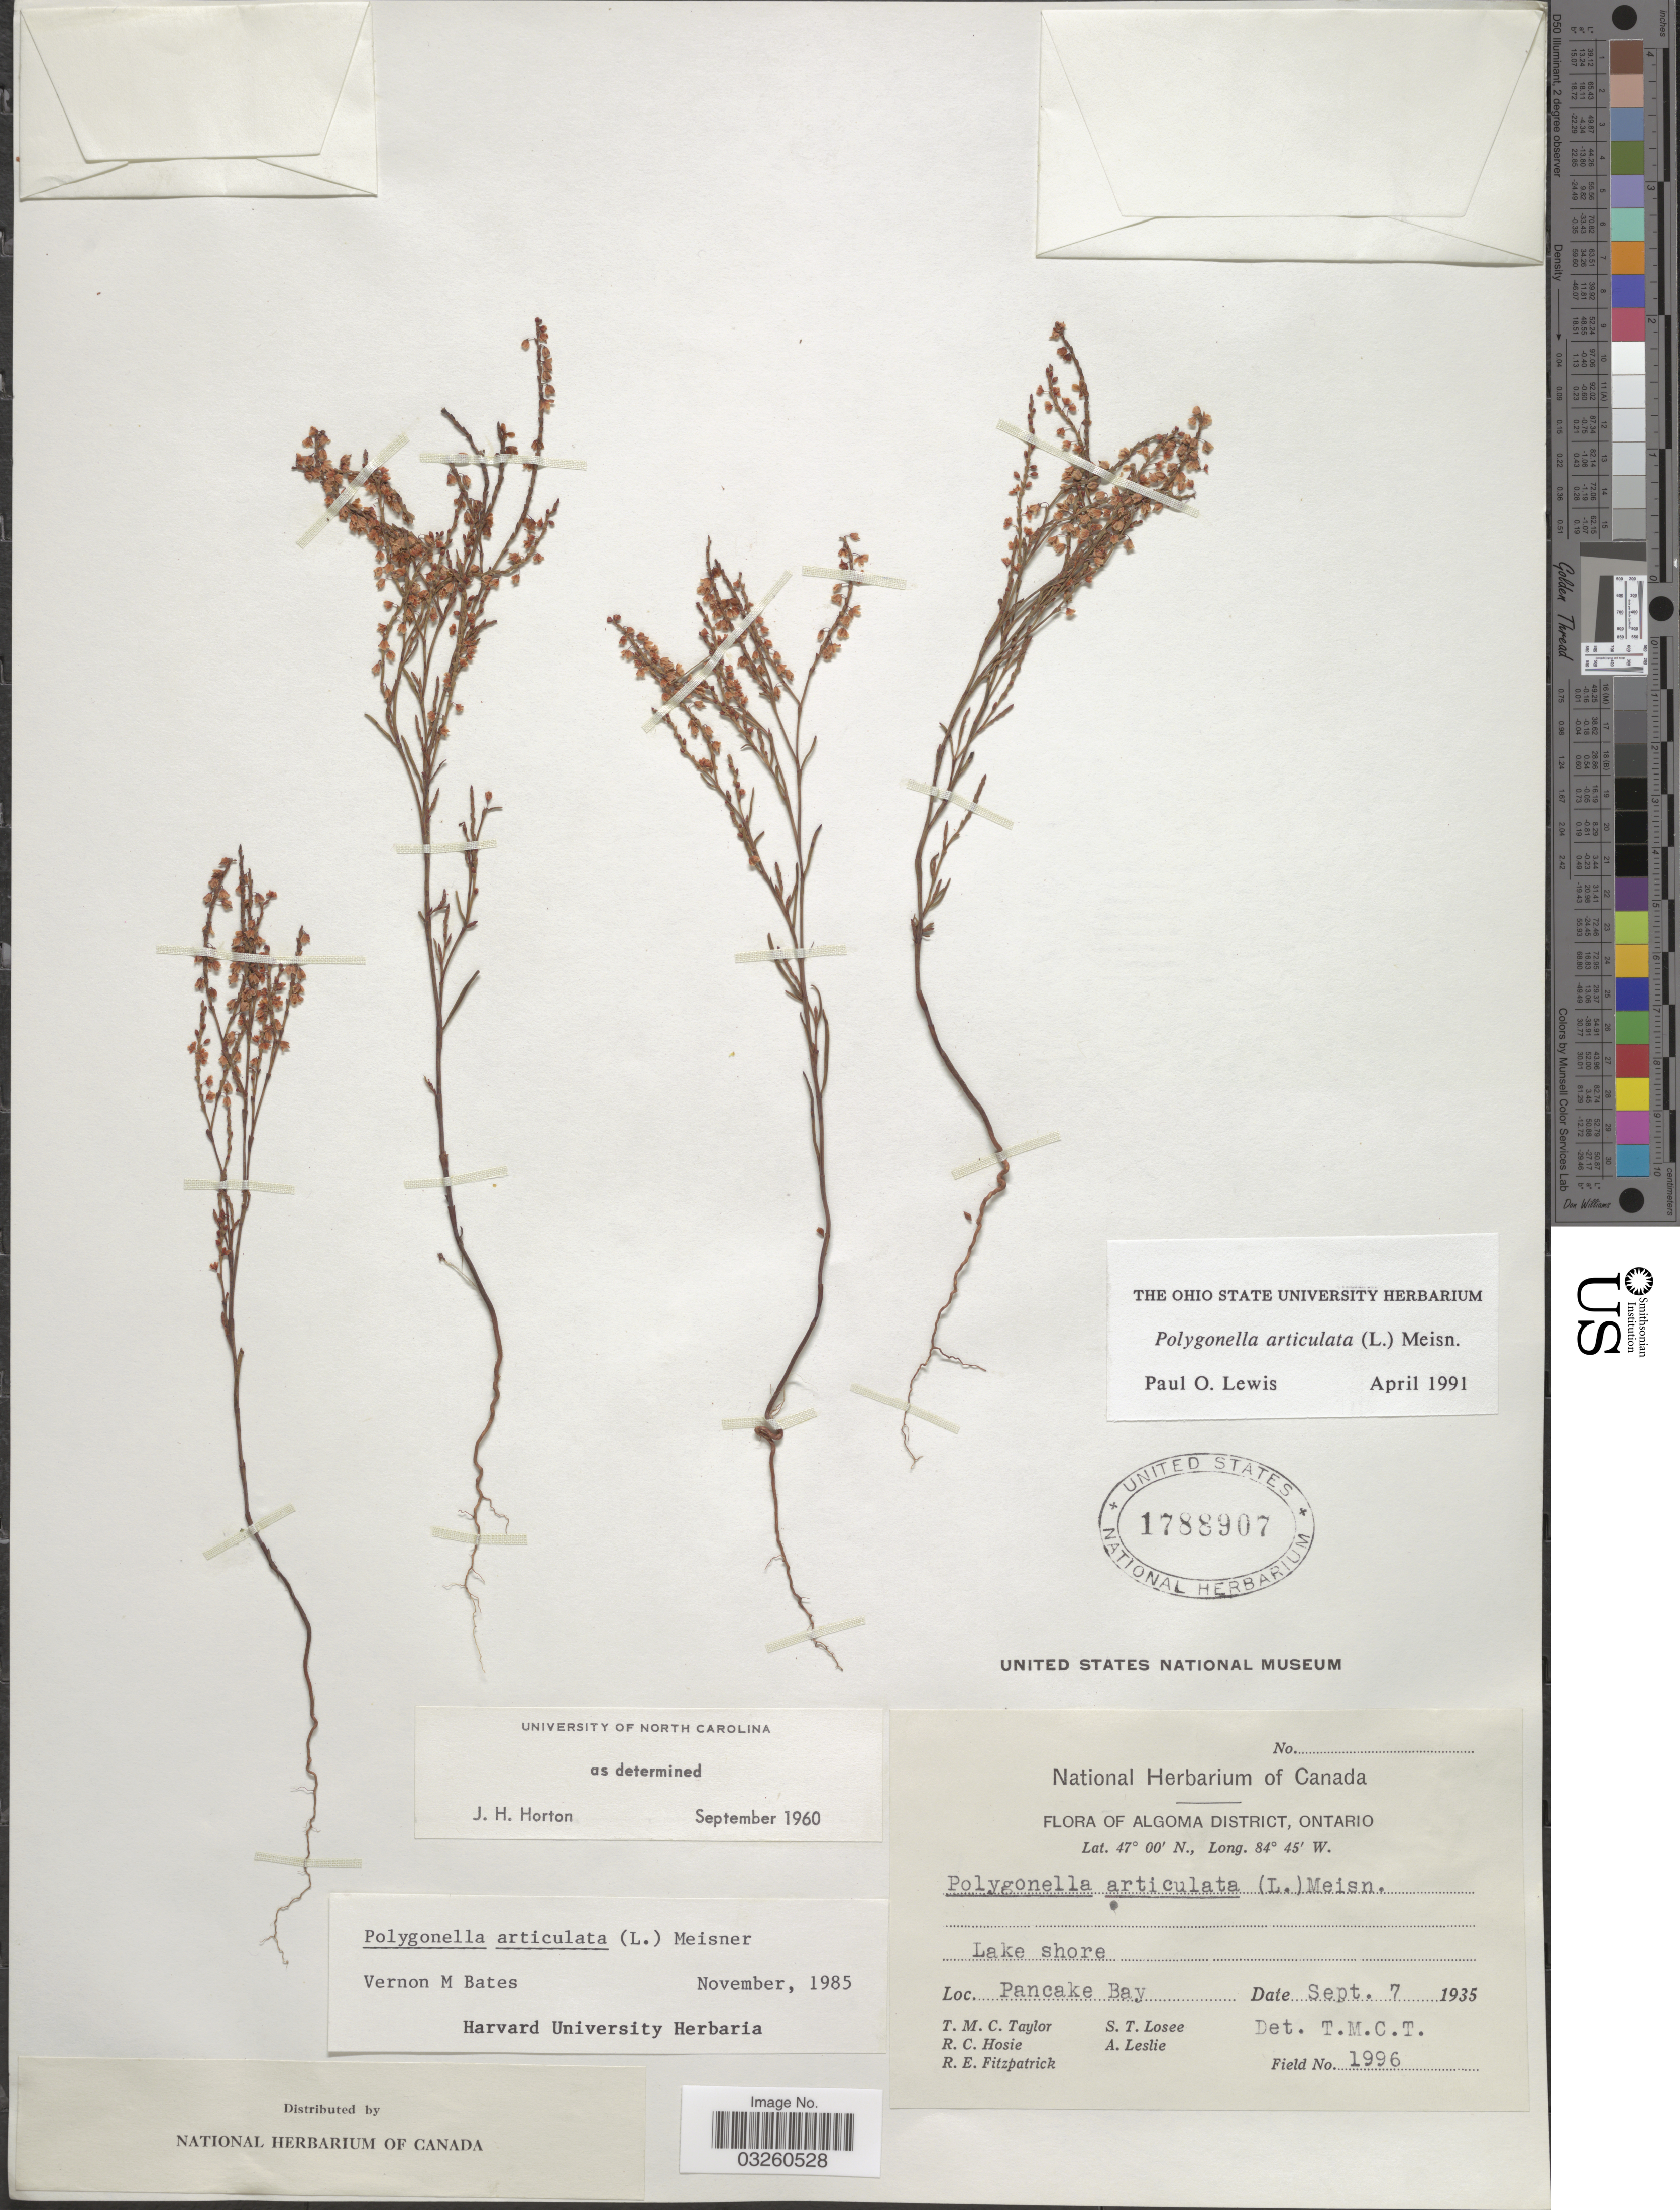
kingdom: Plantae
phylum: Tracheophyta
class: Magnoliopsida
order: Caryophyllales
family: Polygonaceae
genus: Polygonella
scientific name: Polygonella articulata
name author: (L.) Meisn.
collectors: T. M. C. Taylor, R. Hosie, R. Fitzpatrick, S. Losee & A. Leslie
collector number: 1996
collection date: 1935-09-07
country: Canada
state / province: Ontario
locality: Algoma District. Lake shore. Pancake Bay.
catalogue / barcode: US 1788907